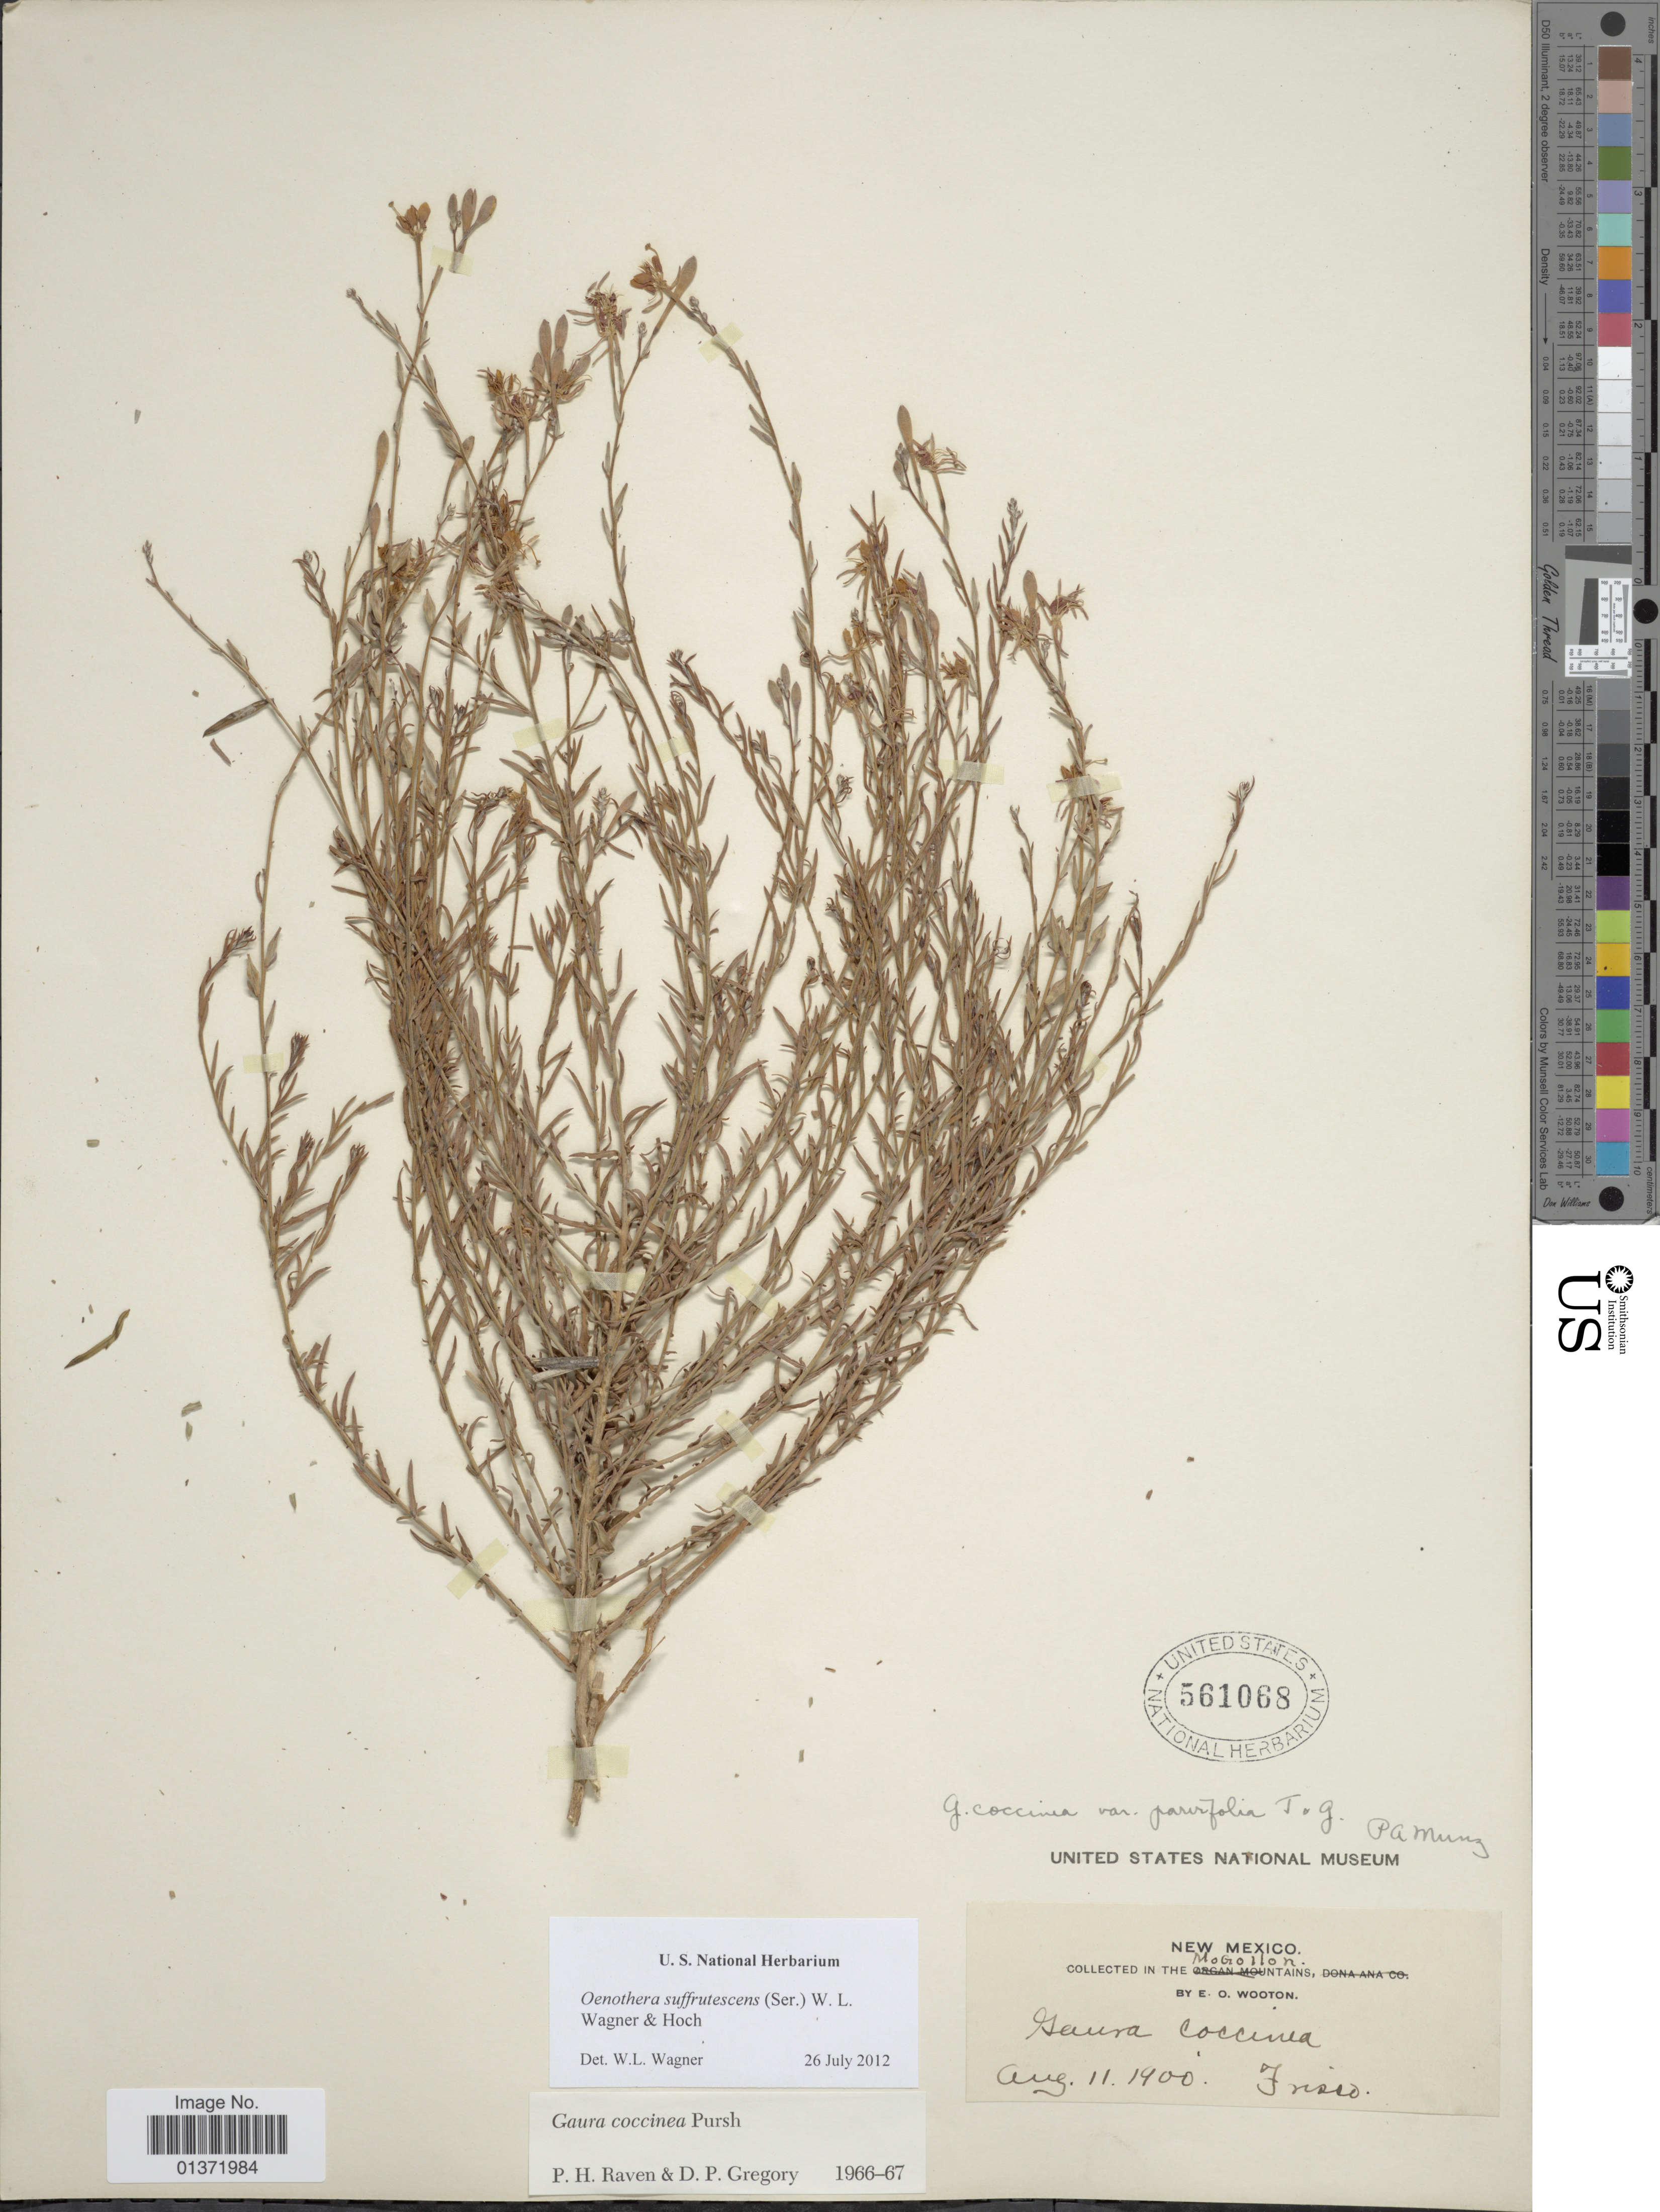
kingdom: Plantae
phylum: Tracheophyta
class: Magnoliopsida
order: Myrtales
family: Onagraceae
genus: Oenothera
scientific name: Oenothera suffrutescens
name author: (Ser.) W.L. Wagner & Hoch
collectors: E. O. Wooton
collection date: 1900-08-11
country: United States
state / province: New Mexico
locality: Mogollon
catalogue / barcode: US 561068